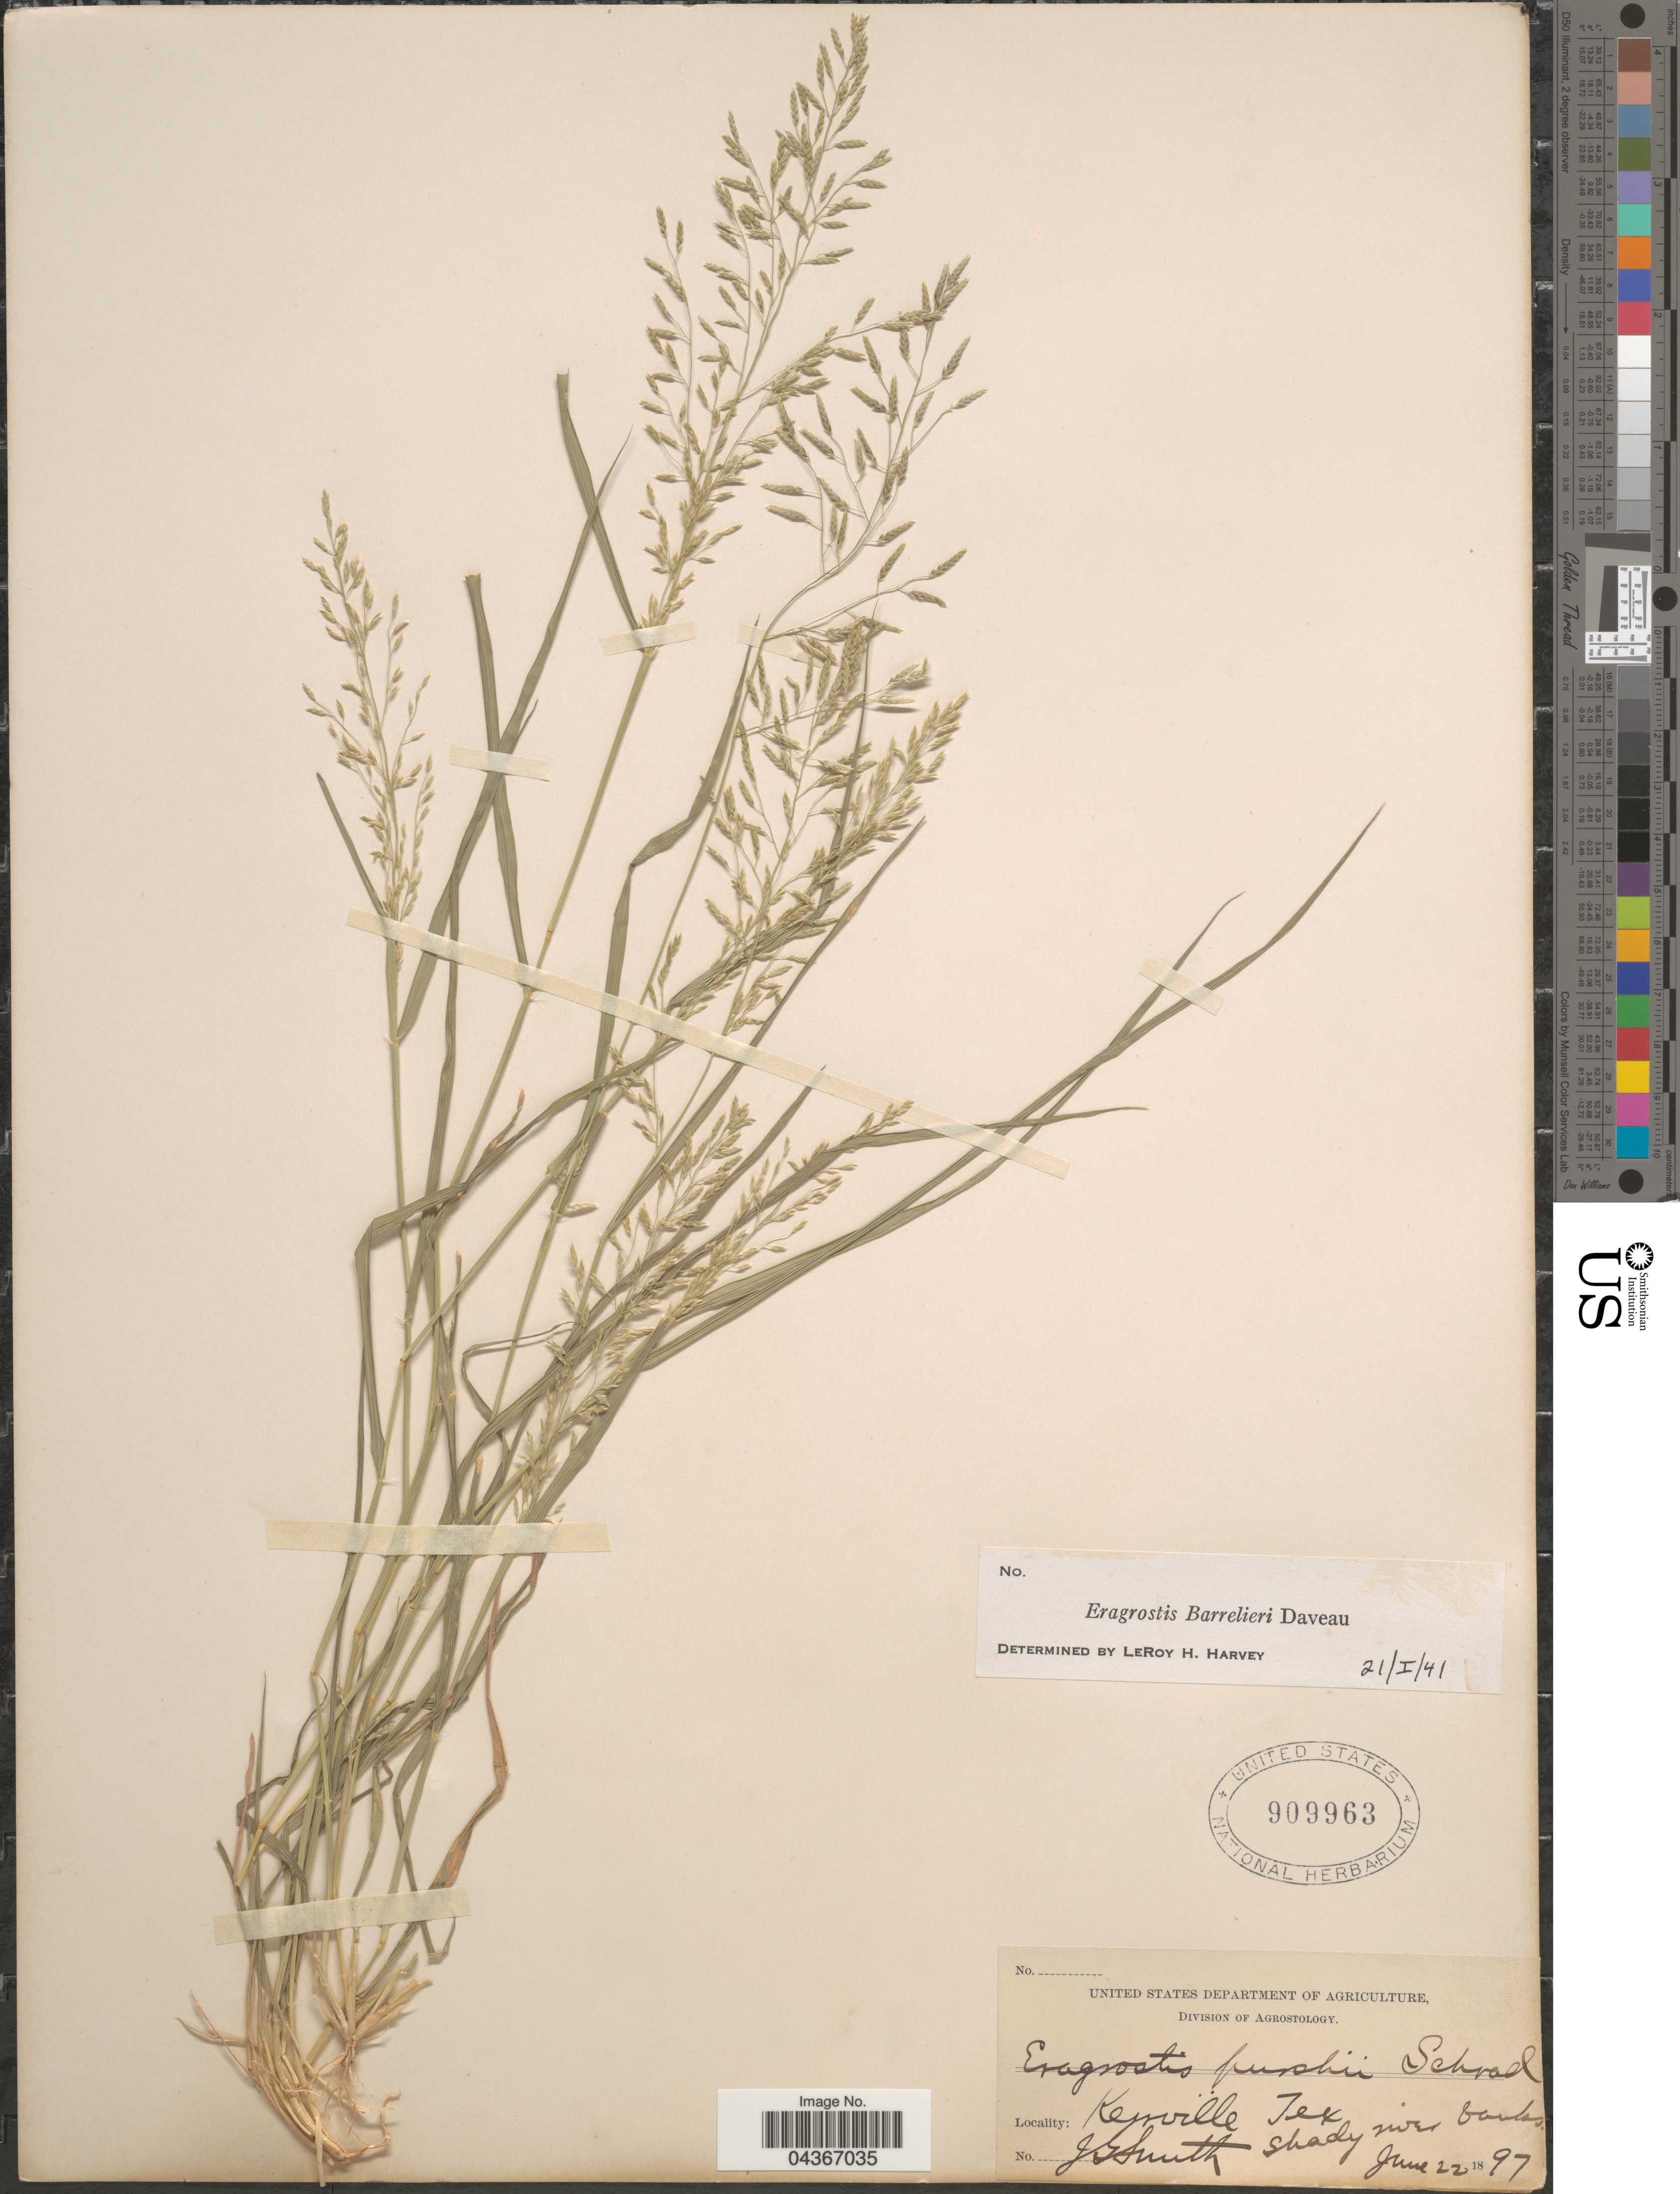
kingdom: Plantae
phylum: Tracheophyta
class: Liliopsida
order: Poales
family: Poaceae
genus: Eragrostis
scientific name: Eragrostis barrelieri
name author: Daveau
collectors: J. G. Smith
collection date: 1897-06-22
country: United States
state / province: Texas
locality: Kerrville.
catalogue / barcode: US 909963